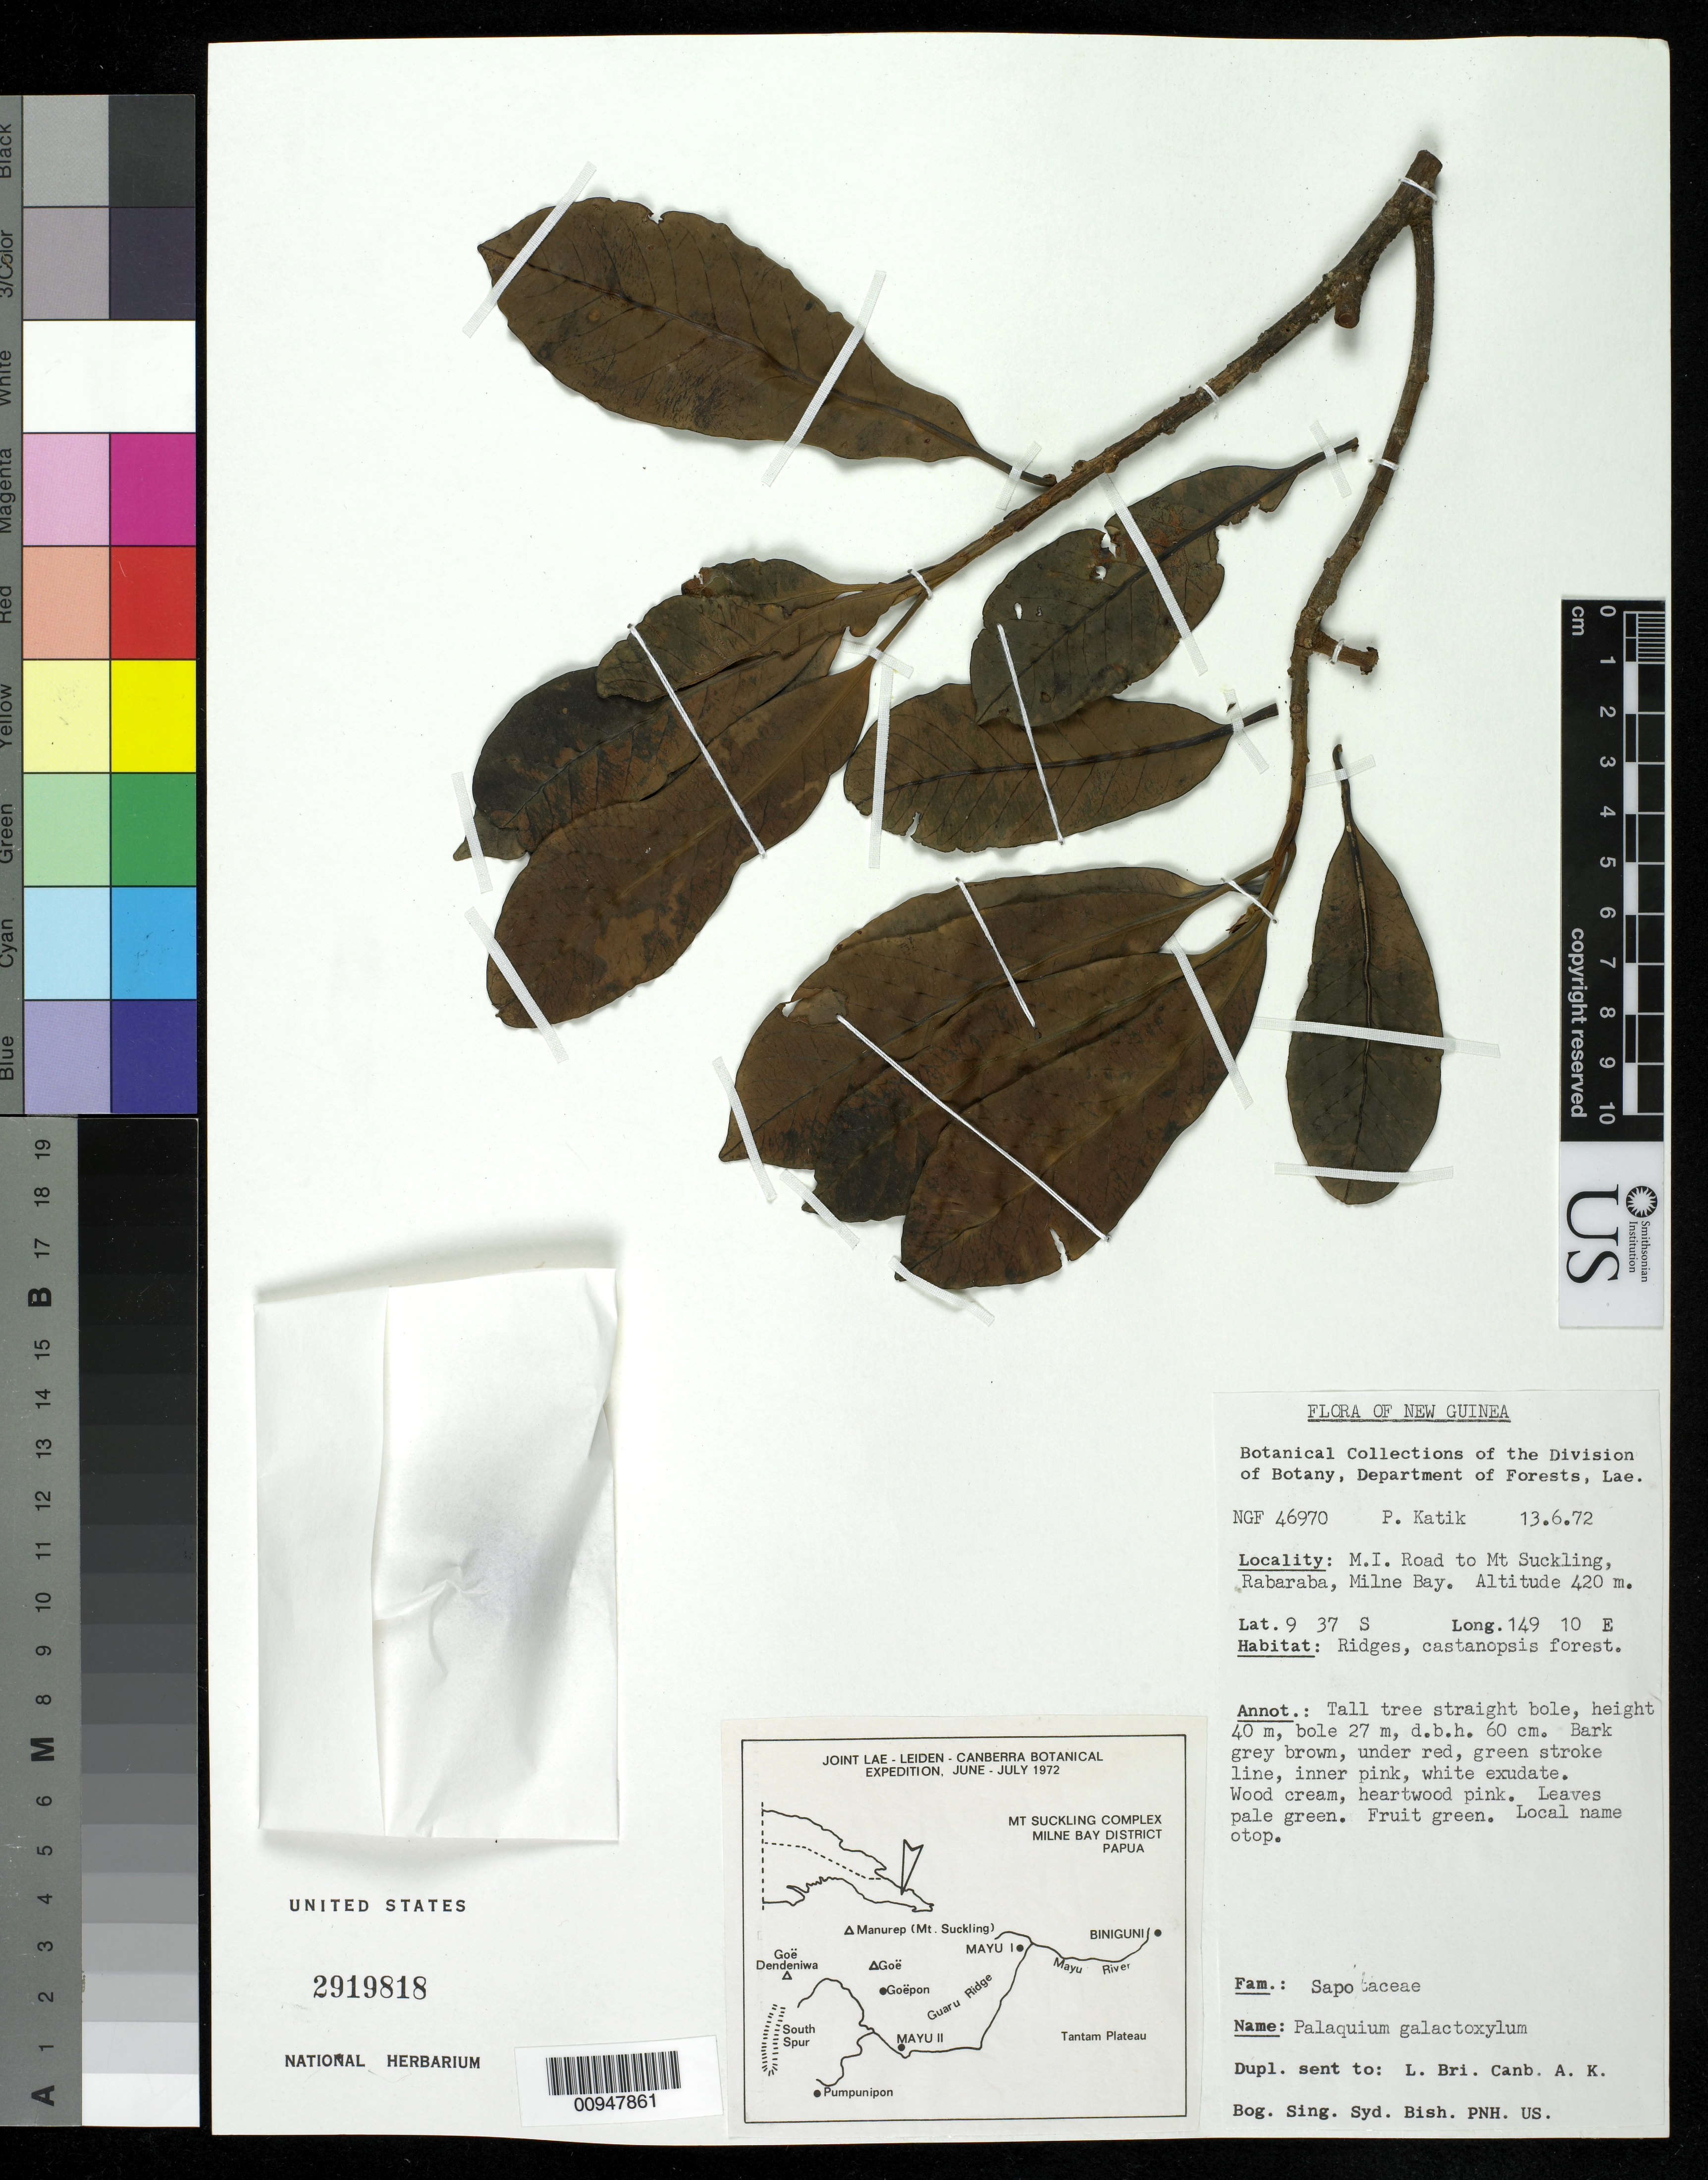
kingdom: Plantae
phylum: Tracheophyta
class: Magnoliopsida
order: Ericales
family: Sapotaceae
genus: Palaquium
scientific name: Palaquium galactoxylum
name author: (F. Muell.) H.J. Lam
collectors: P. Katik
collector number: NGF 46970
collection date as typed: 13 Jun 1972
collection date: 1972-06-13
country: Papua New Guinea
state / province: Milne Bay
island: New Guinea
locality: M.I. Road to Mt. Suckling, Rabaraba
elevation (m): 420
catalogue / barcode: US 2919818